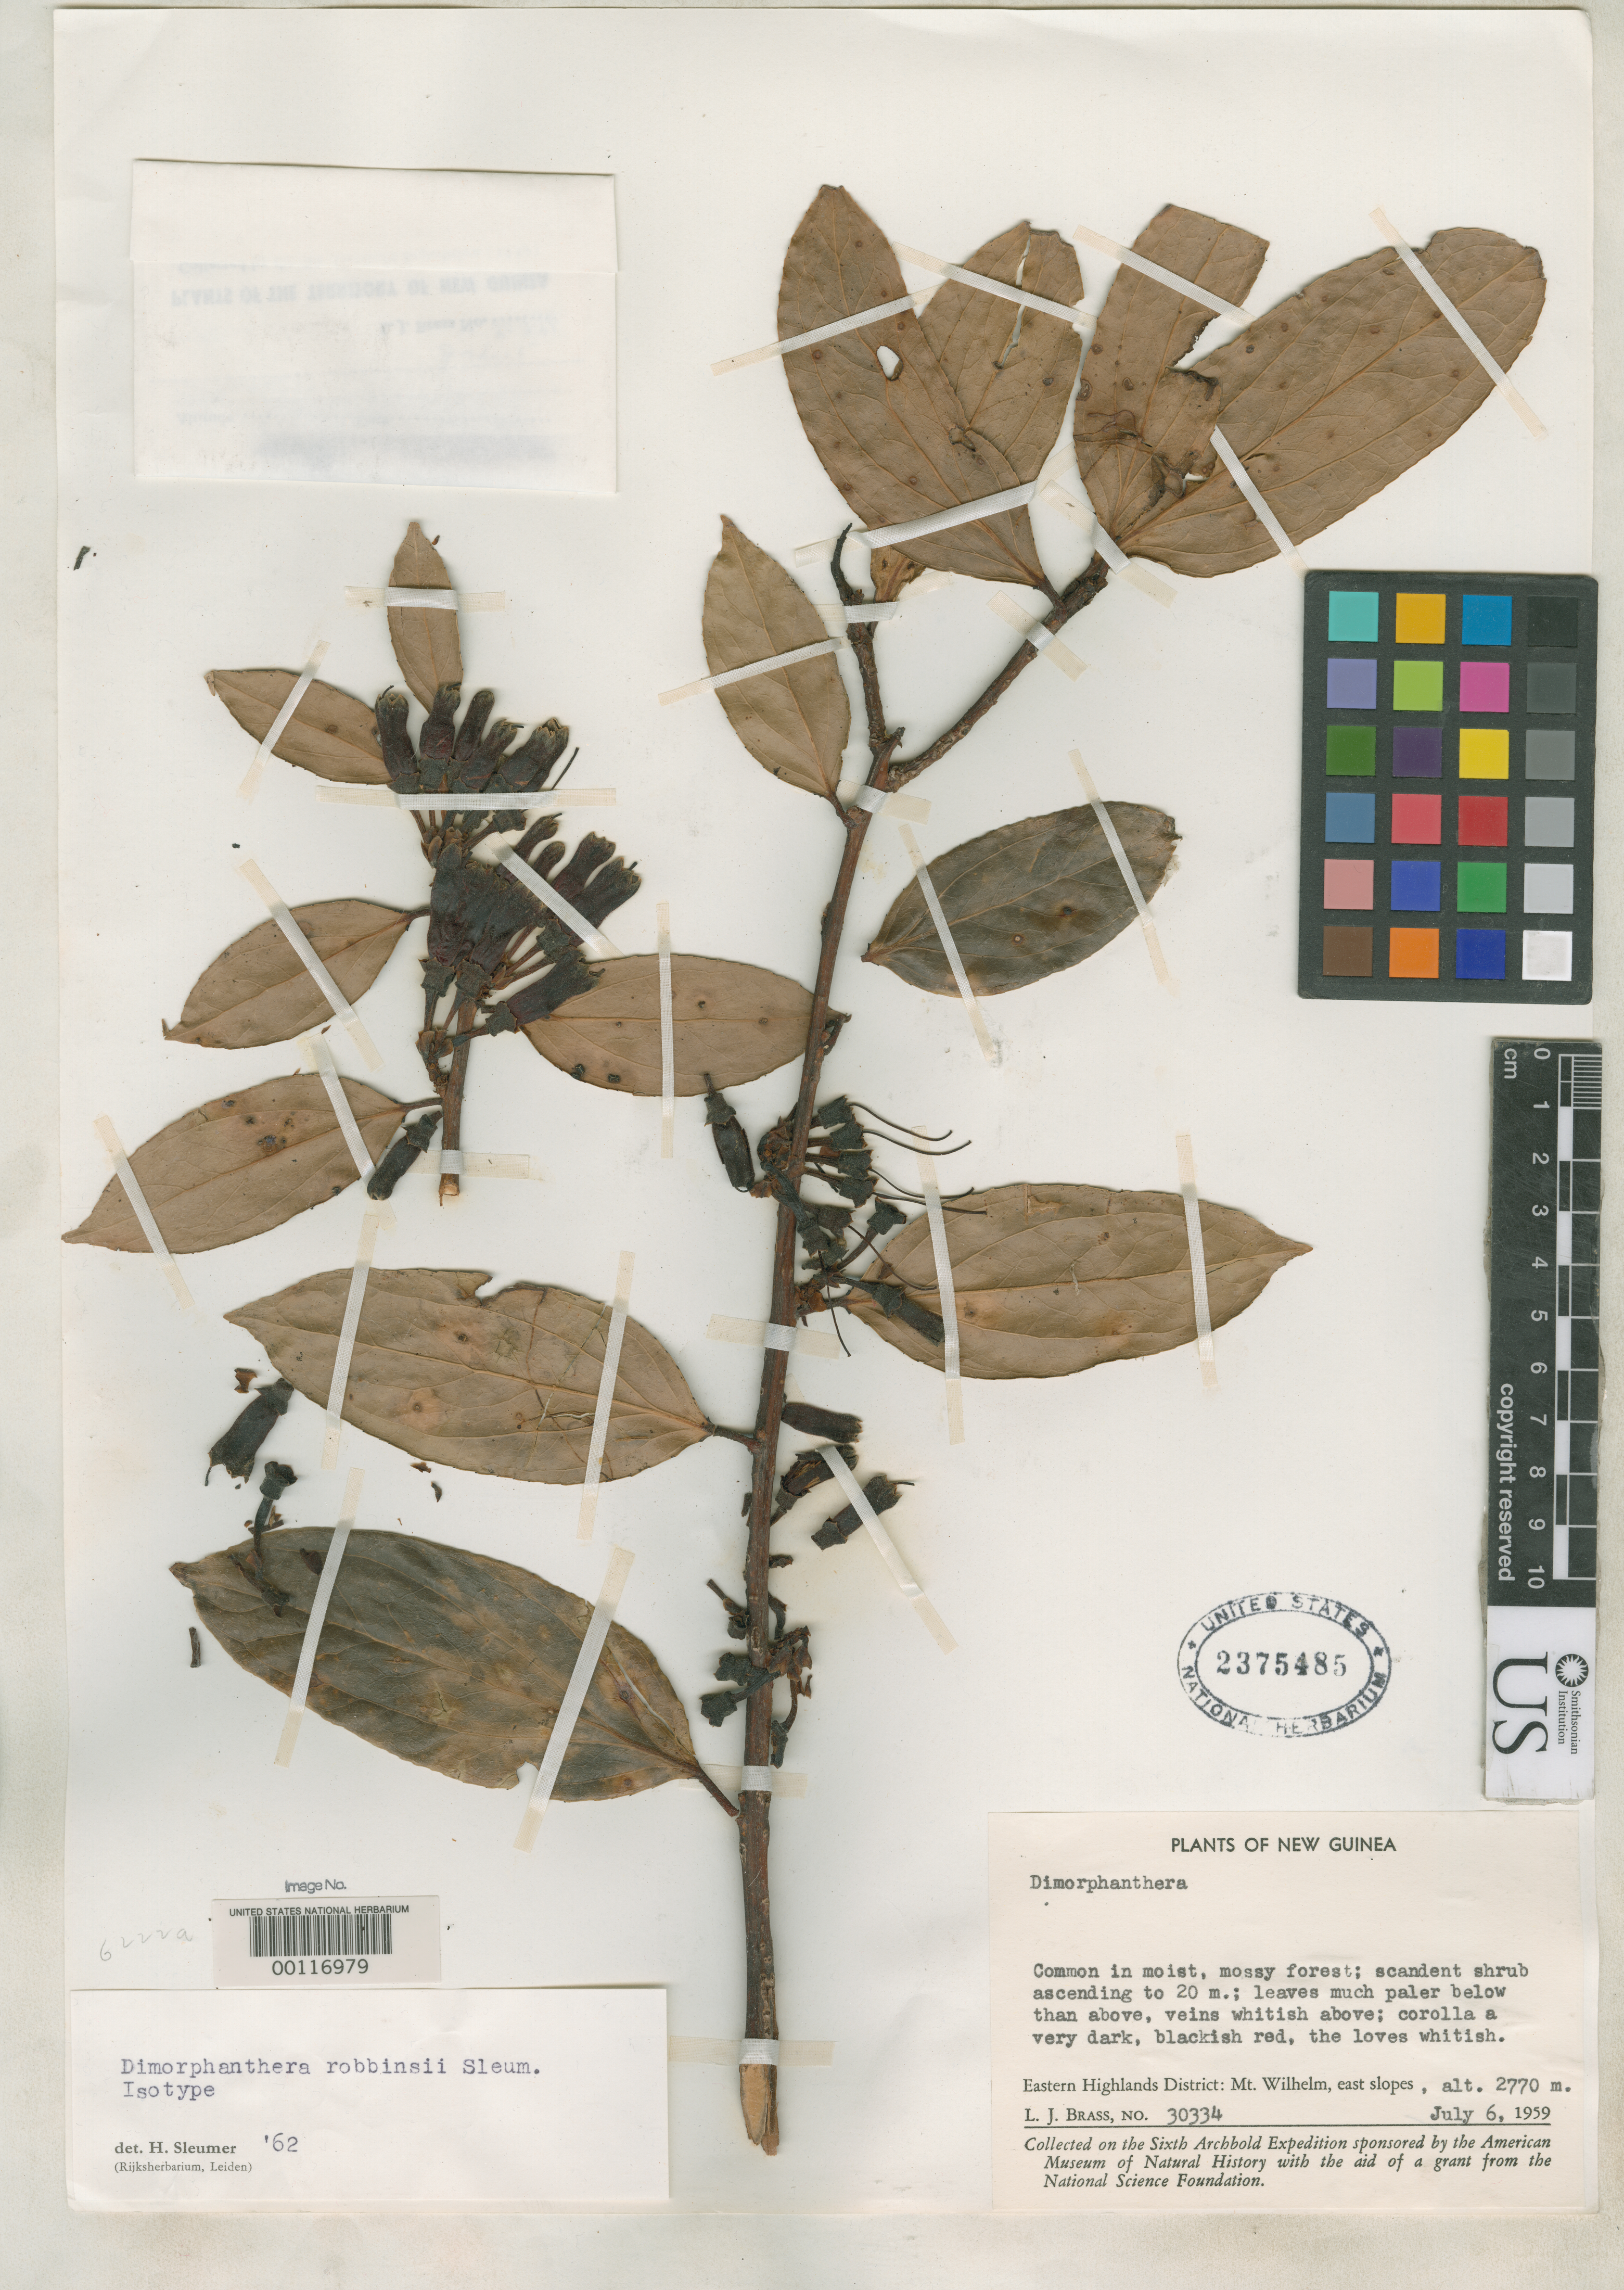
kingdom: Plantae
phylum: Tracheophyta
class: Magnoliopsida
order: Ericales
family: Ericaceae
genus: Dimorphanthera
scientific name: Dimorphanthera robbinsii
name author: Sleumer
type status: Isotype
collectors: L. J. Brass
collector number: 30334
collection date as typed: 06 Jul 1959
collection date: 1959-07-06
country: Papua New Guinea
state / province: Eastern Highlands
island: New Guinea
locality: Mt. Wilhelm.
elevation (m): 2770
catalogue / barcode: US 2375485